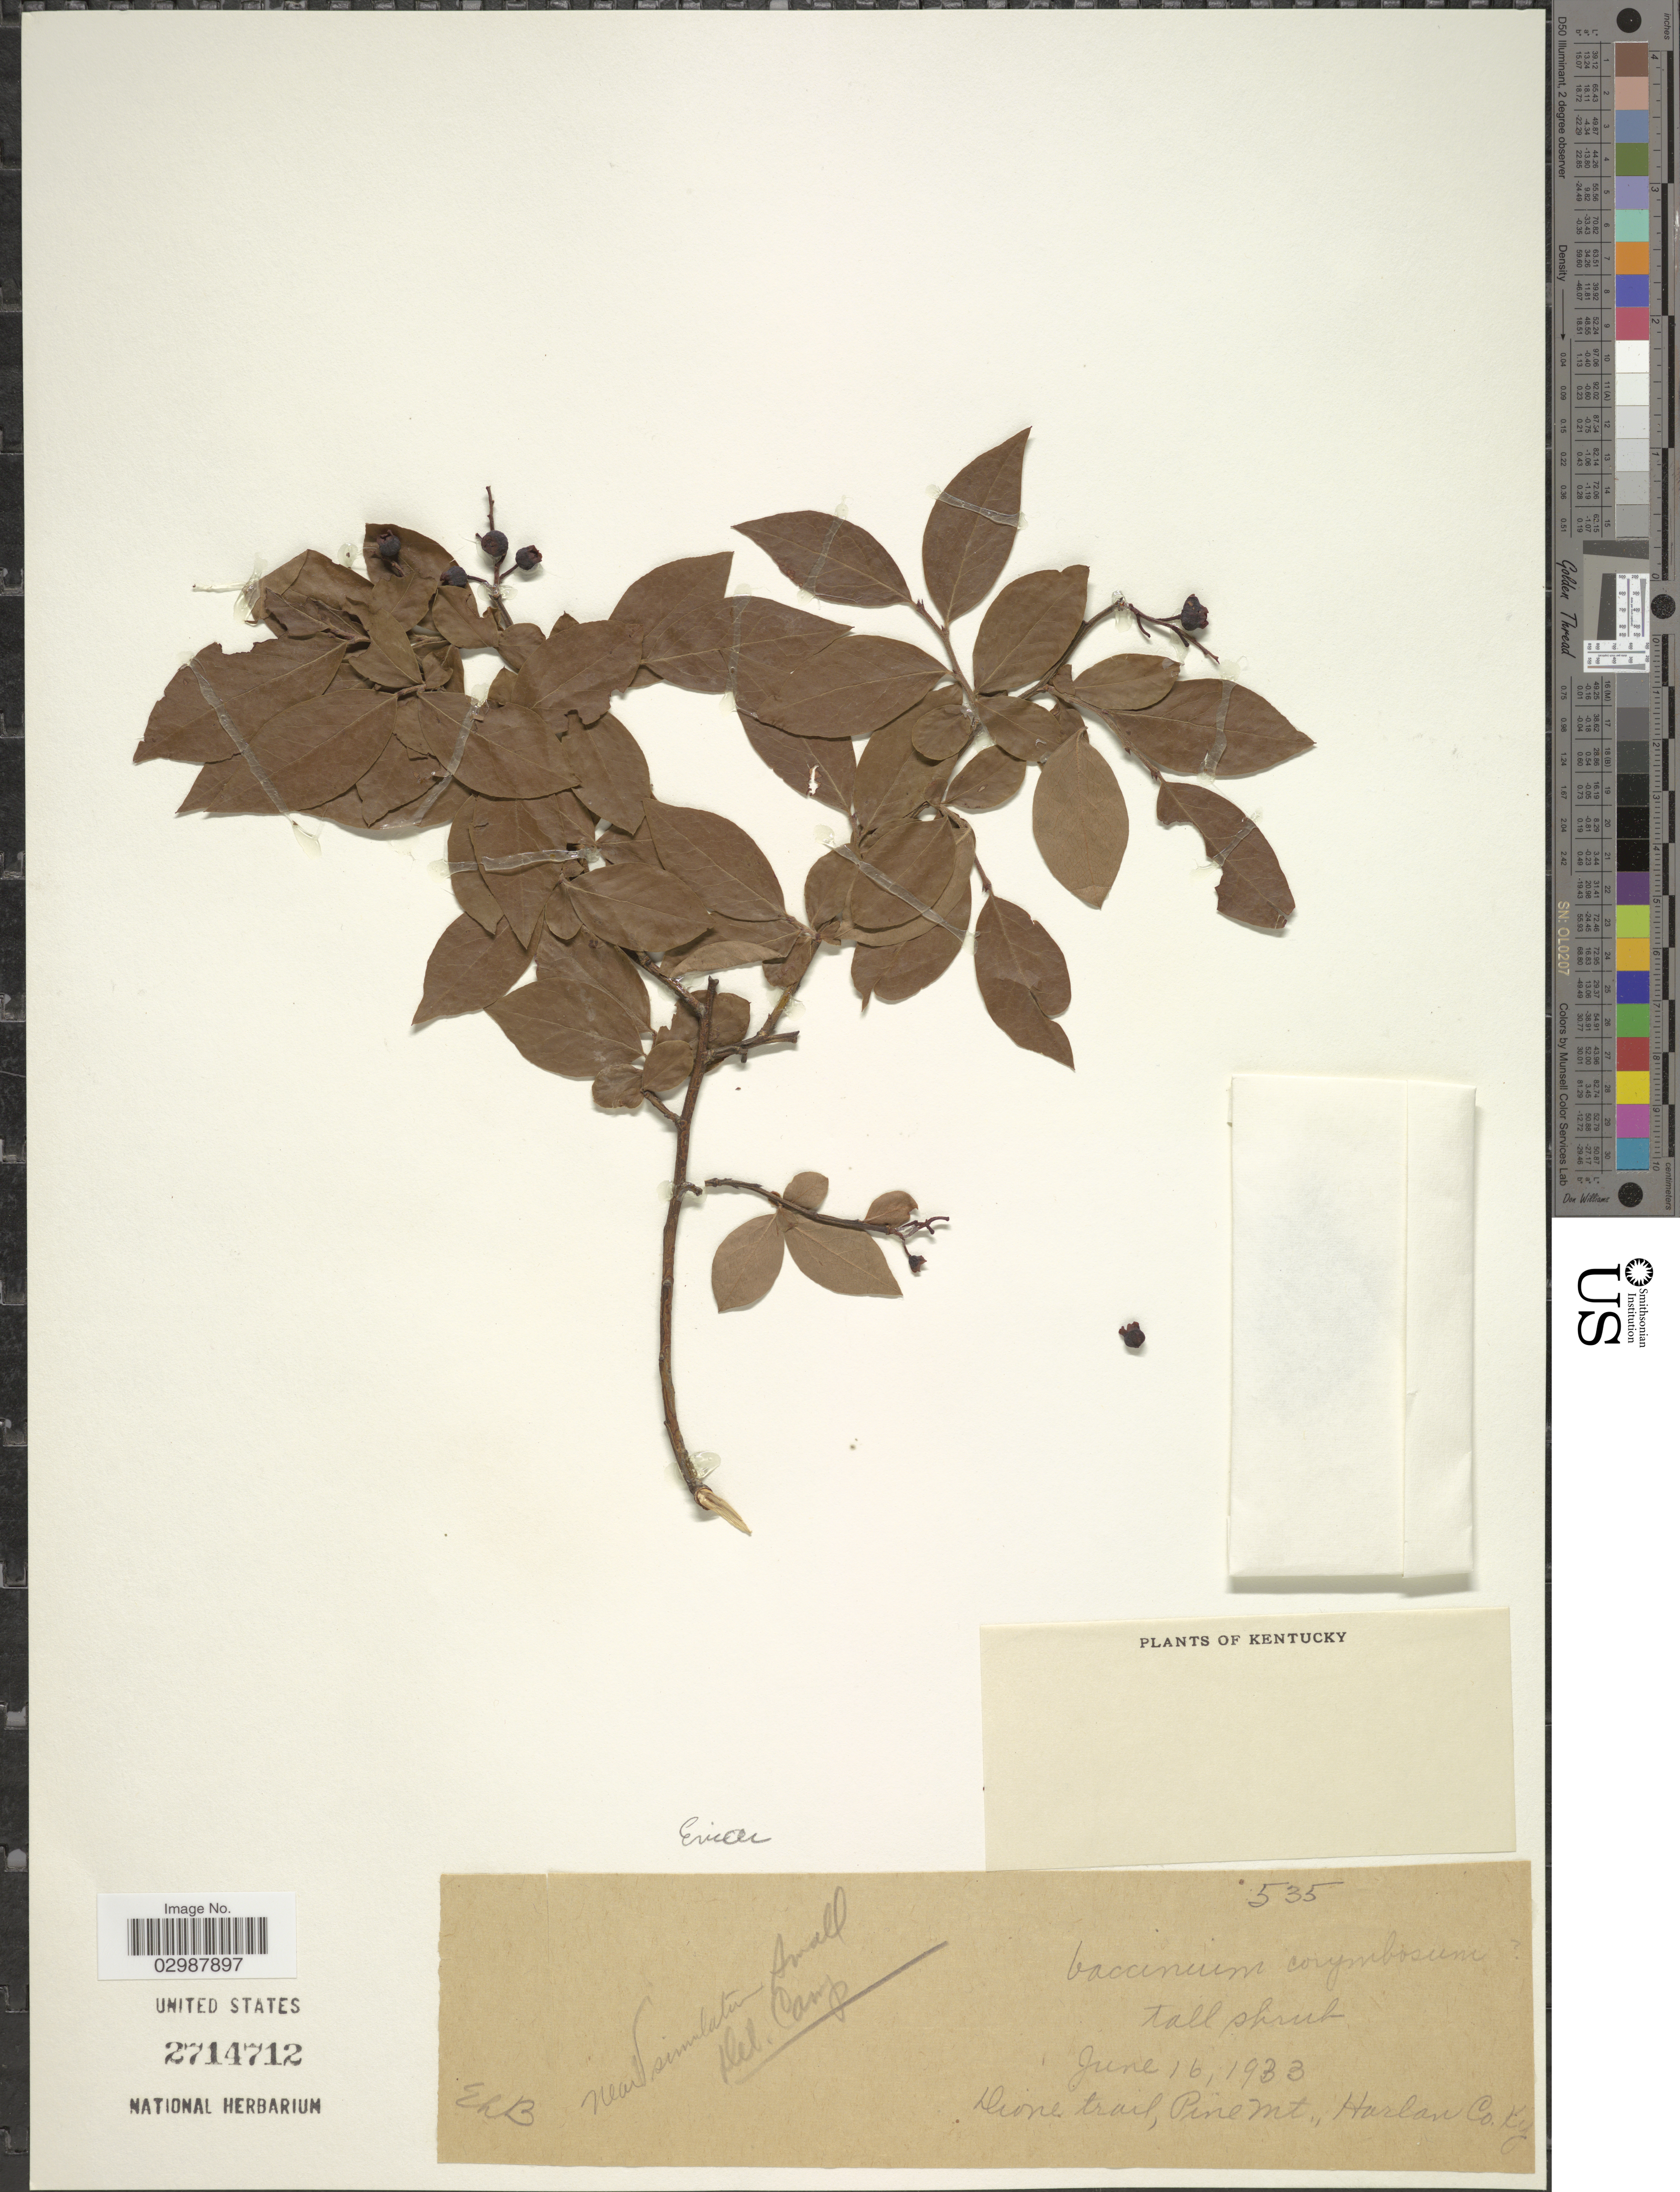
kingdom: Plantae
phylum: Tracheophyta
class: Magnoliopsida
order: Ericales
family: Ericaceae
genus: Vaccinium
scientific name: Vaccinium corymbosum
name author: L.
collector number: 535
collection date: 1933-06-16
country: United States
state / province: Kentucky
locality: Dione trail, Pine Mt., Harlan Co.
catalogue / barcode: US 2714712